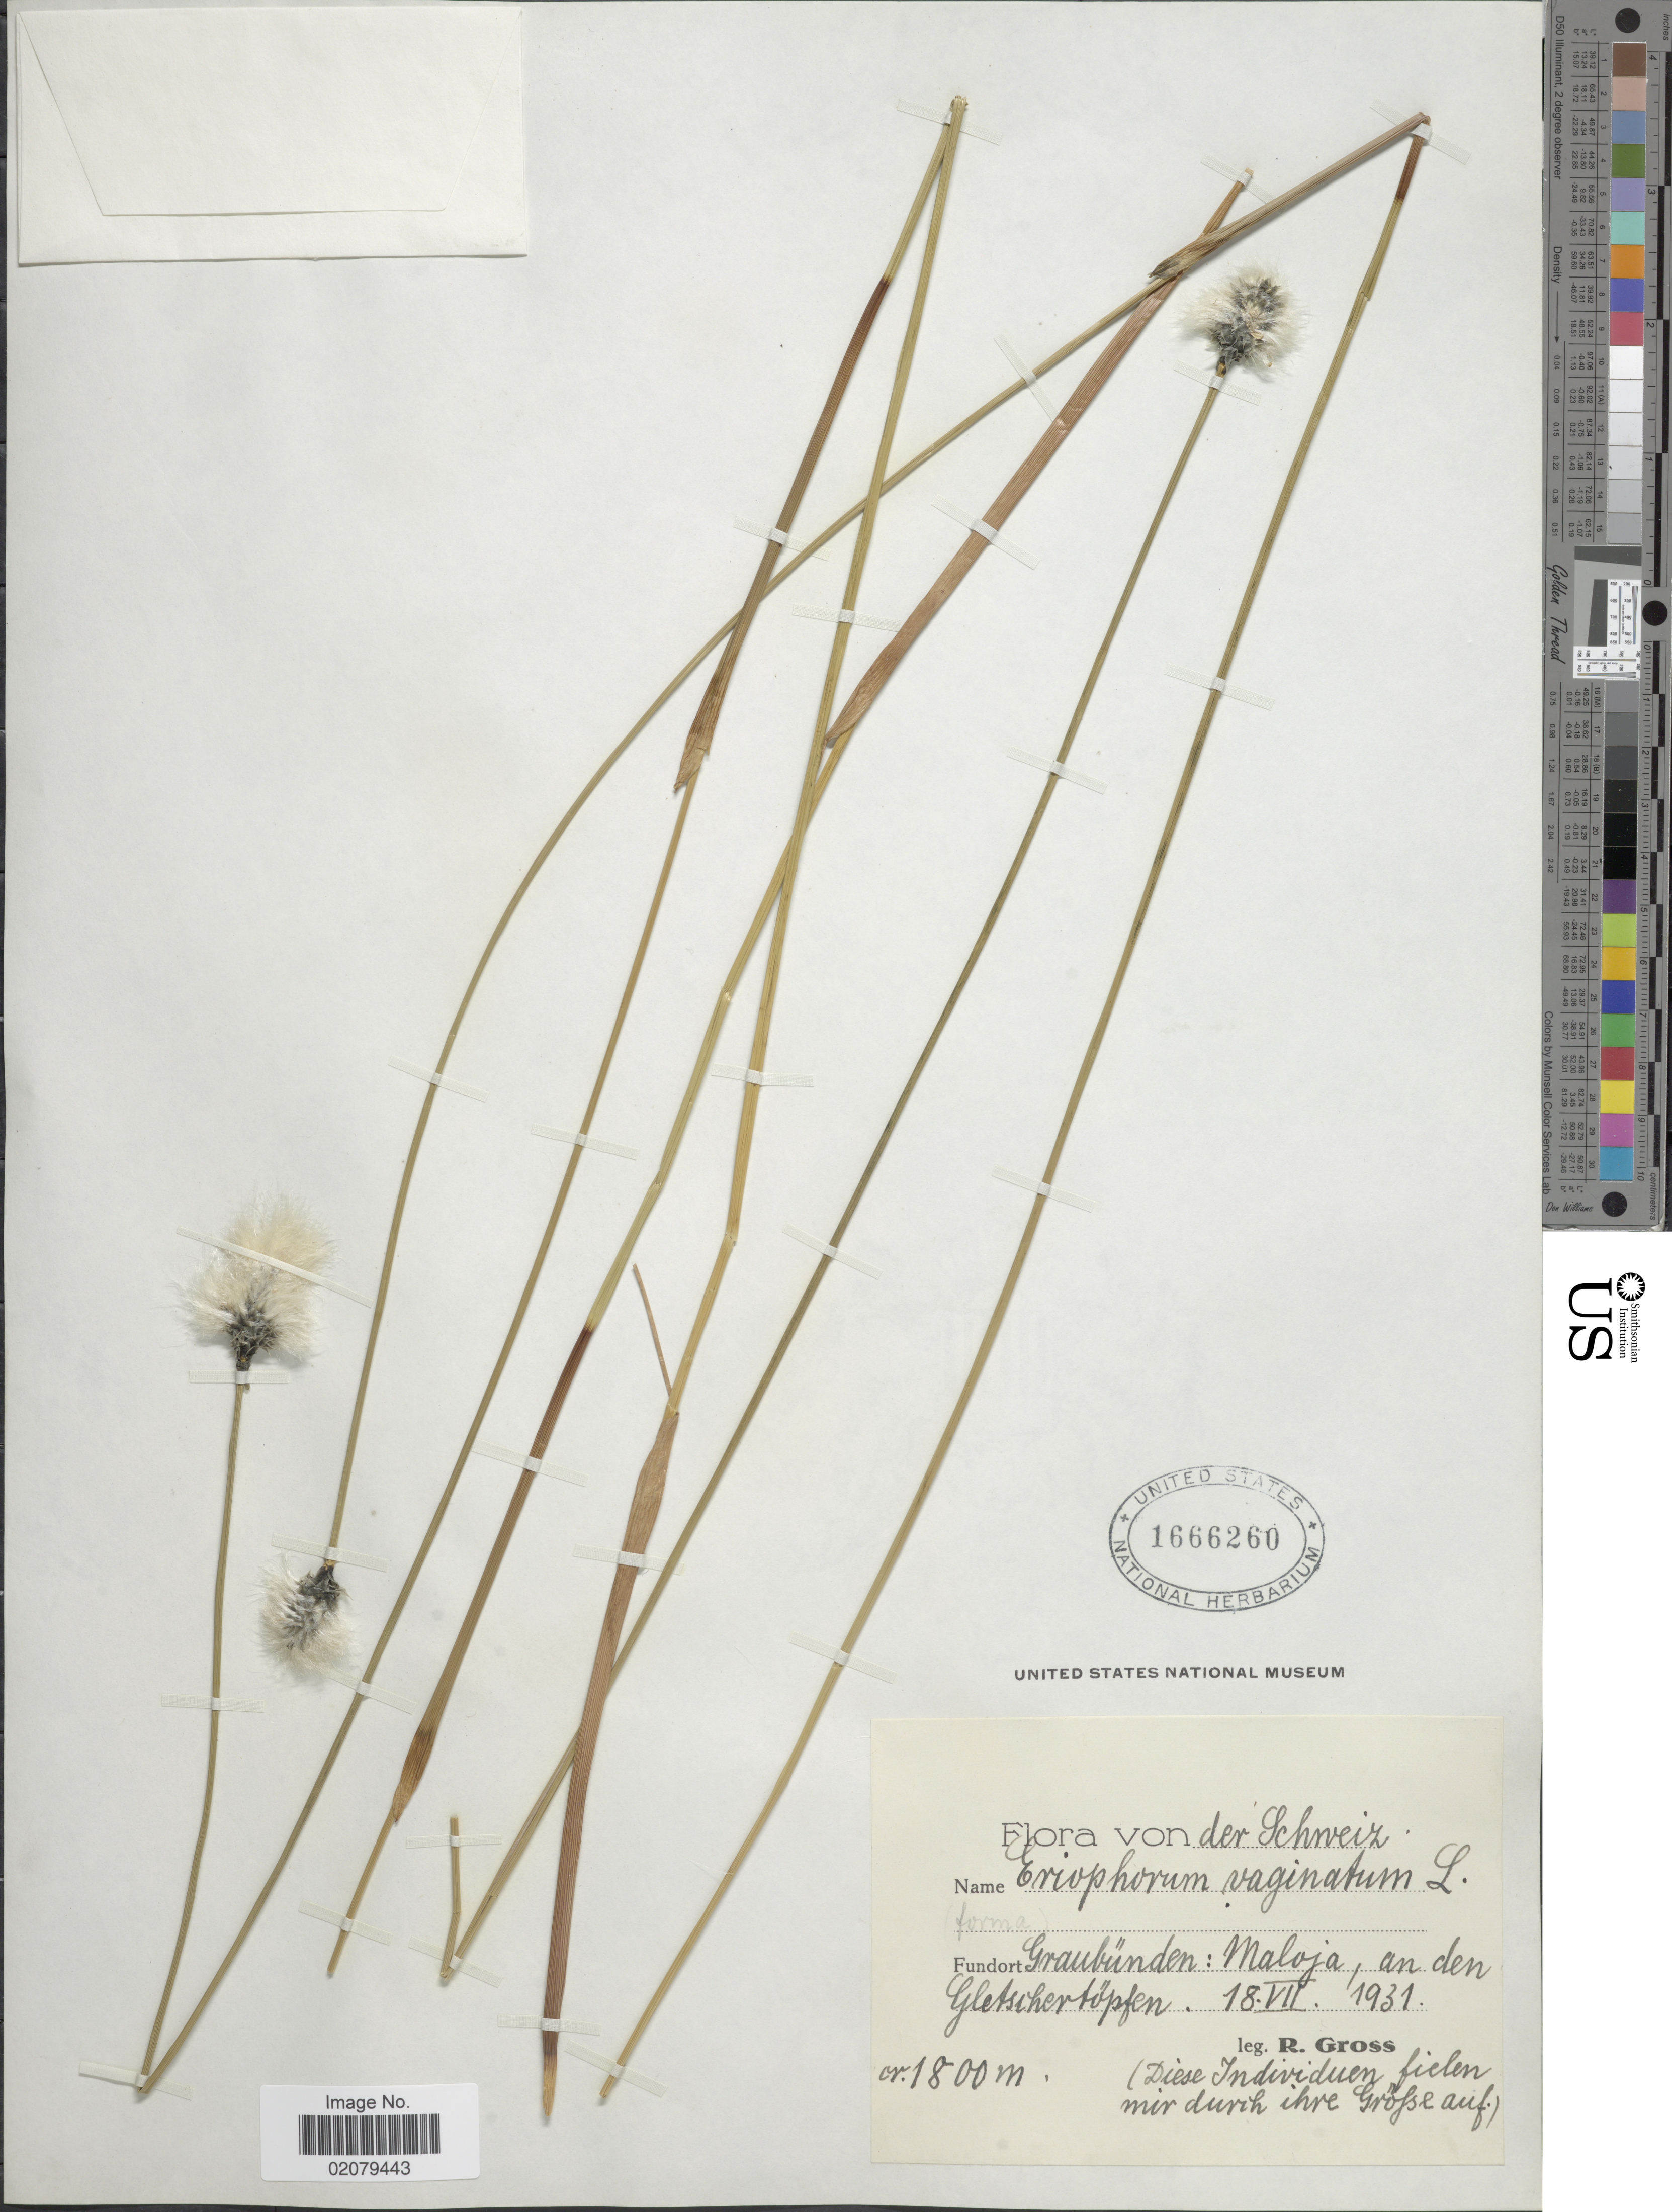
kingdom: Plantae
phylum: Tracheophyta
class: Liliopsida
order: Poales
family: Cyperaceae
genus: Eriophorum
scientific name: Eriophorum vaginatum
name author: L.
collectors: H. Gross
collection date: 1931-07-18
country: Switzerland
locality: Der Schweiz, Graubunden: Maloja, an den Gletschertoppen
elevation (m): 1800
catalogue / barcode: US 1666260